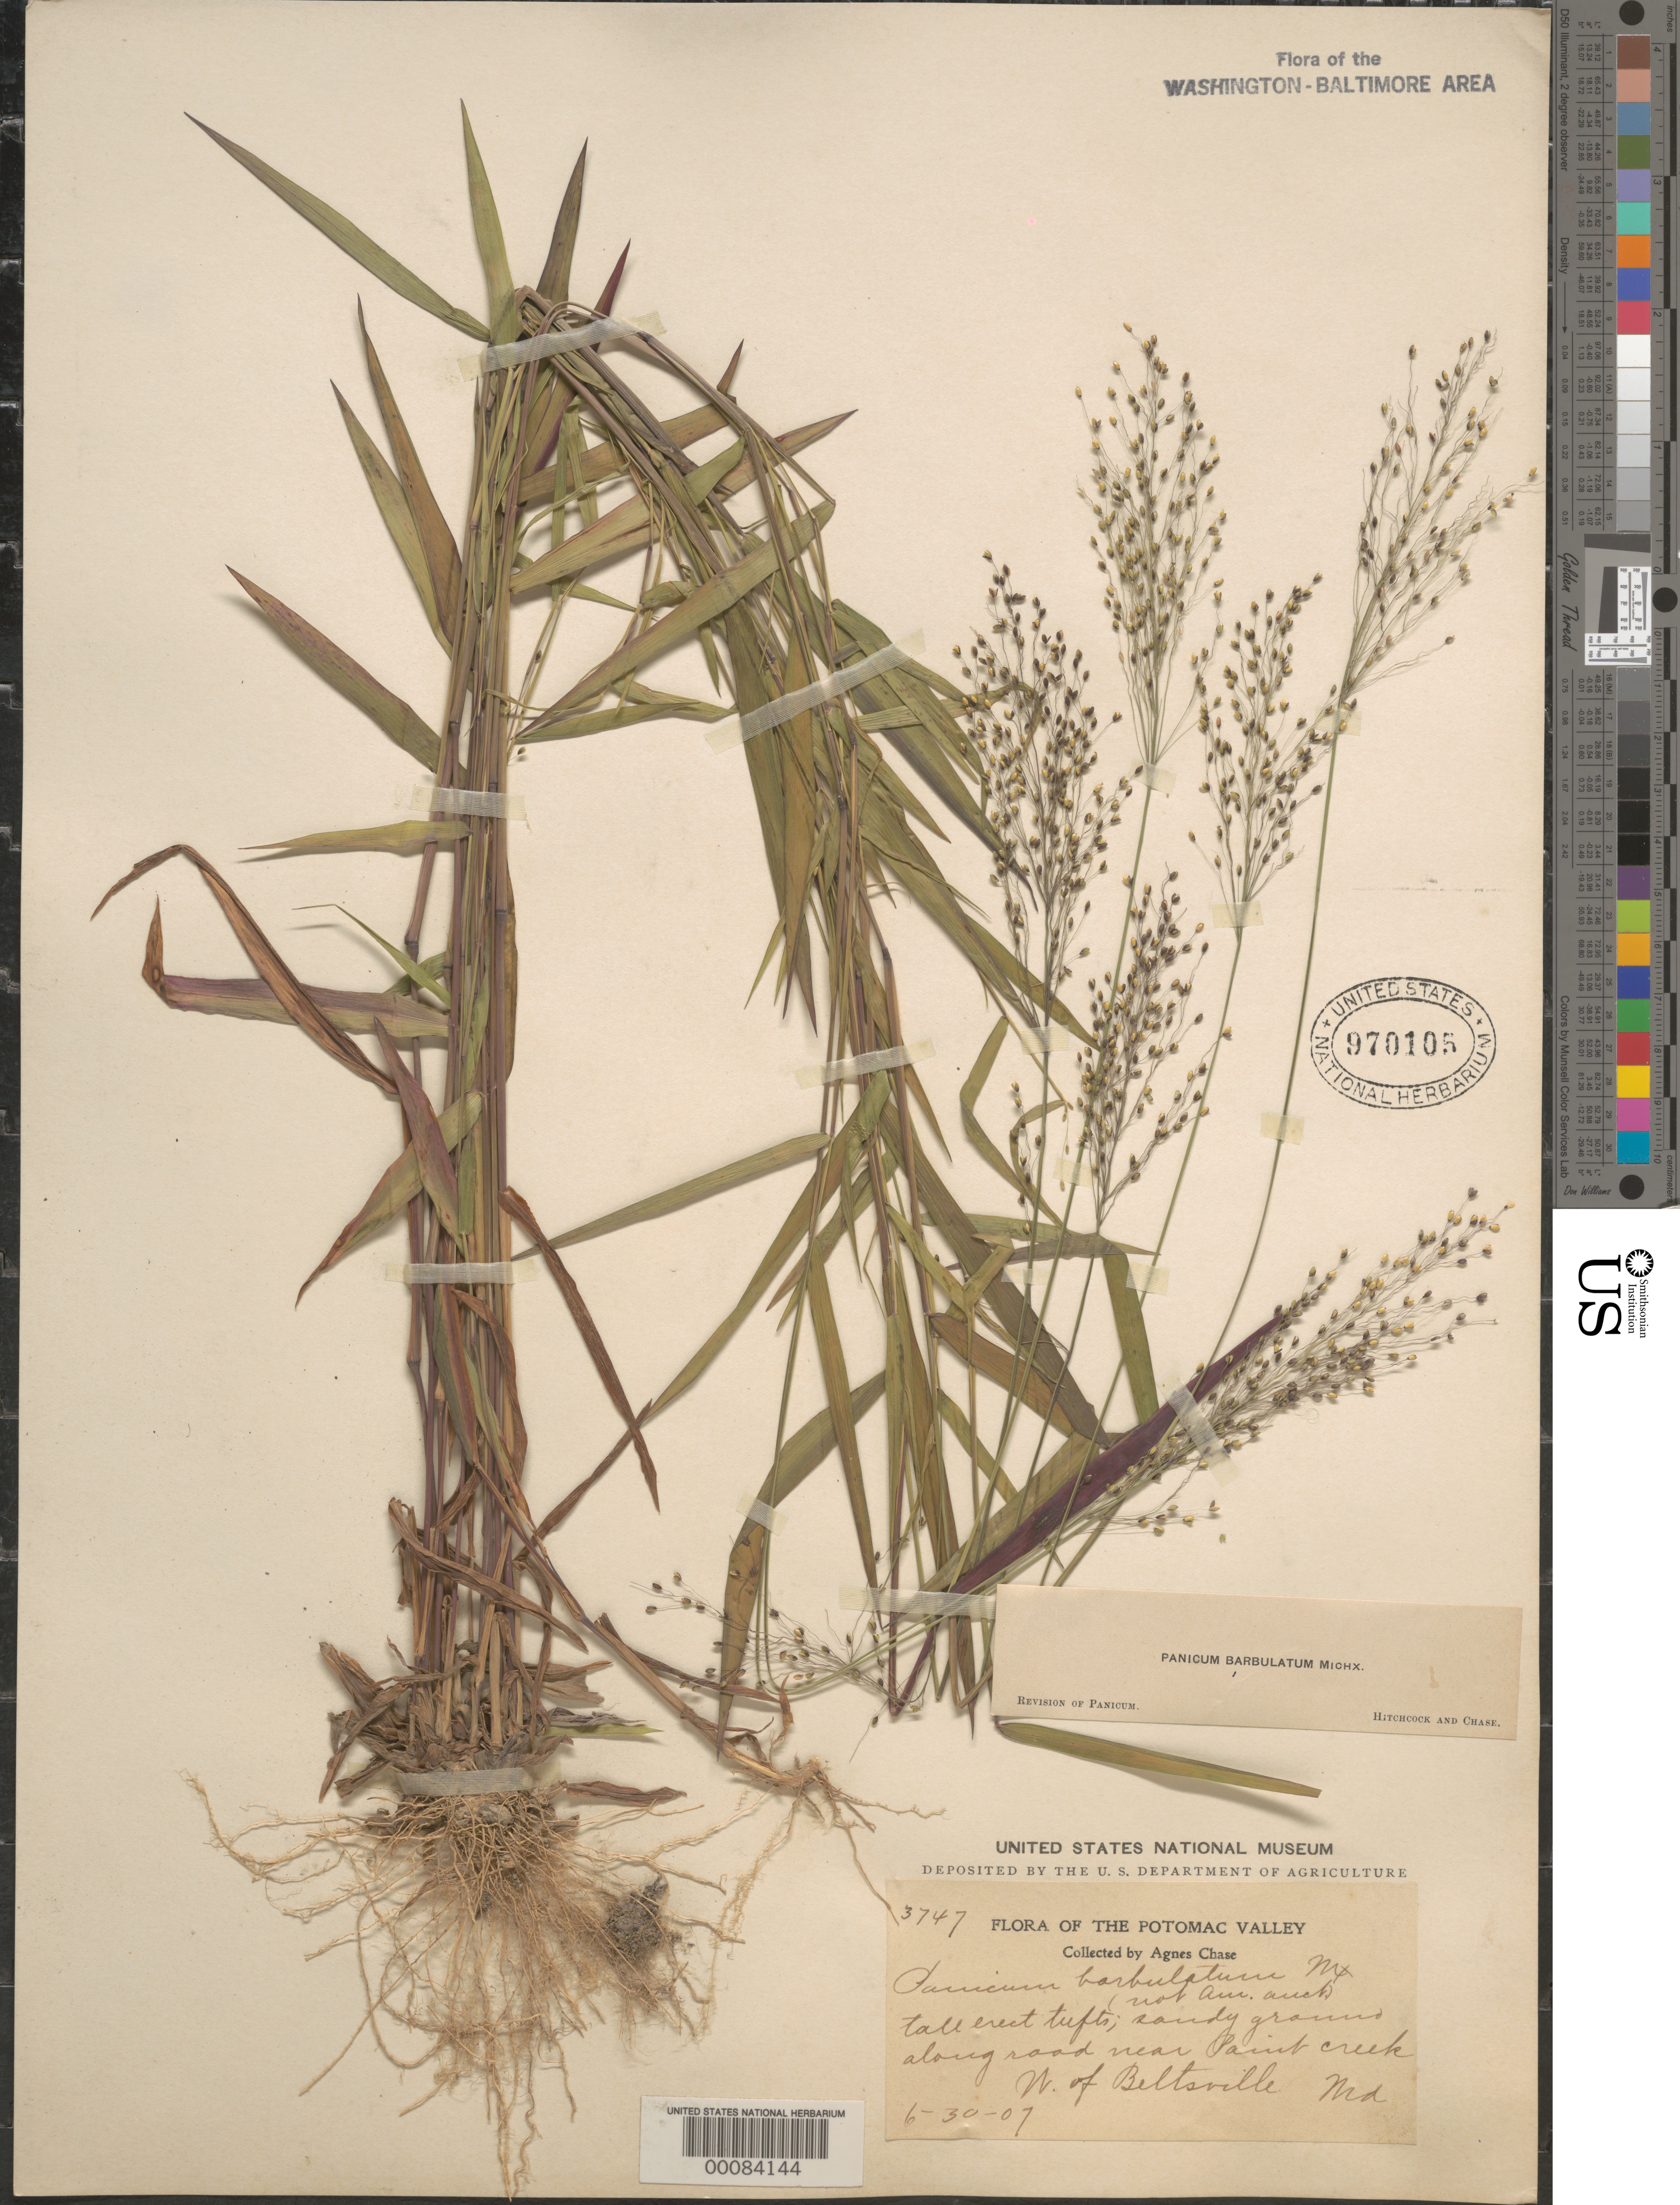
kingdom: Plantae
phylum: Tracheophyta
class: Liliopsida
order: Poales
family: Poaceae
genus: Dichanthelium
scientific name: Dichanthelium dichotomum var. dichotomum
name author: (L.) Gould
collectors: A. Chase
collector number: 3747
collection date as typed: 30 Jun 1907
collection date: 1907-06-30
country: United States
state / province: Maryland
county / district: Prince George's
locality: West of Beltsville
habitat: Sandy roadside soil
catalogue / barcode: US 970105